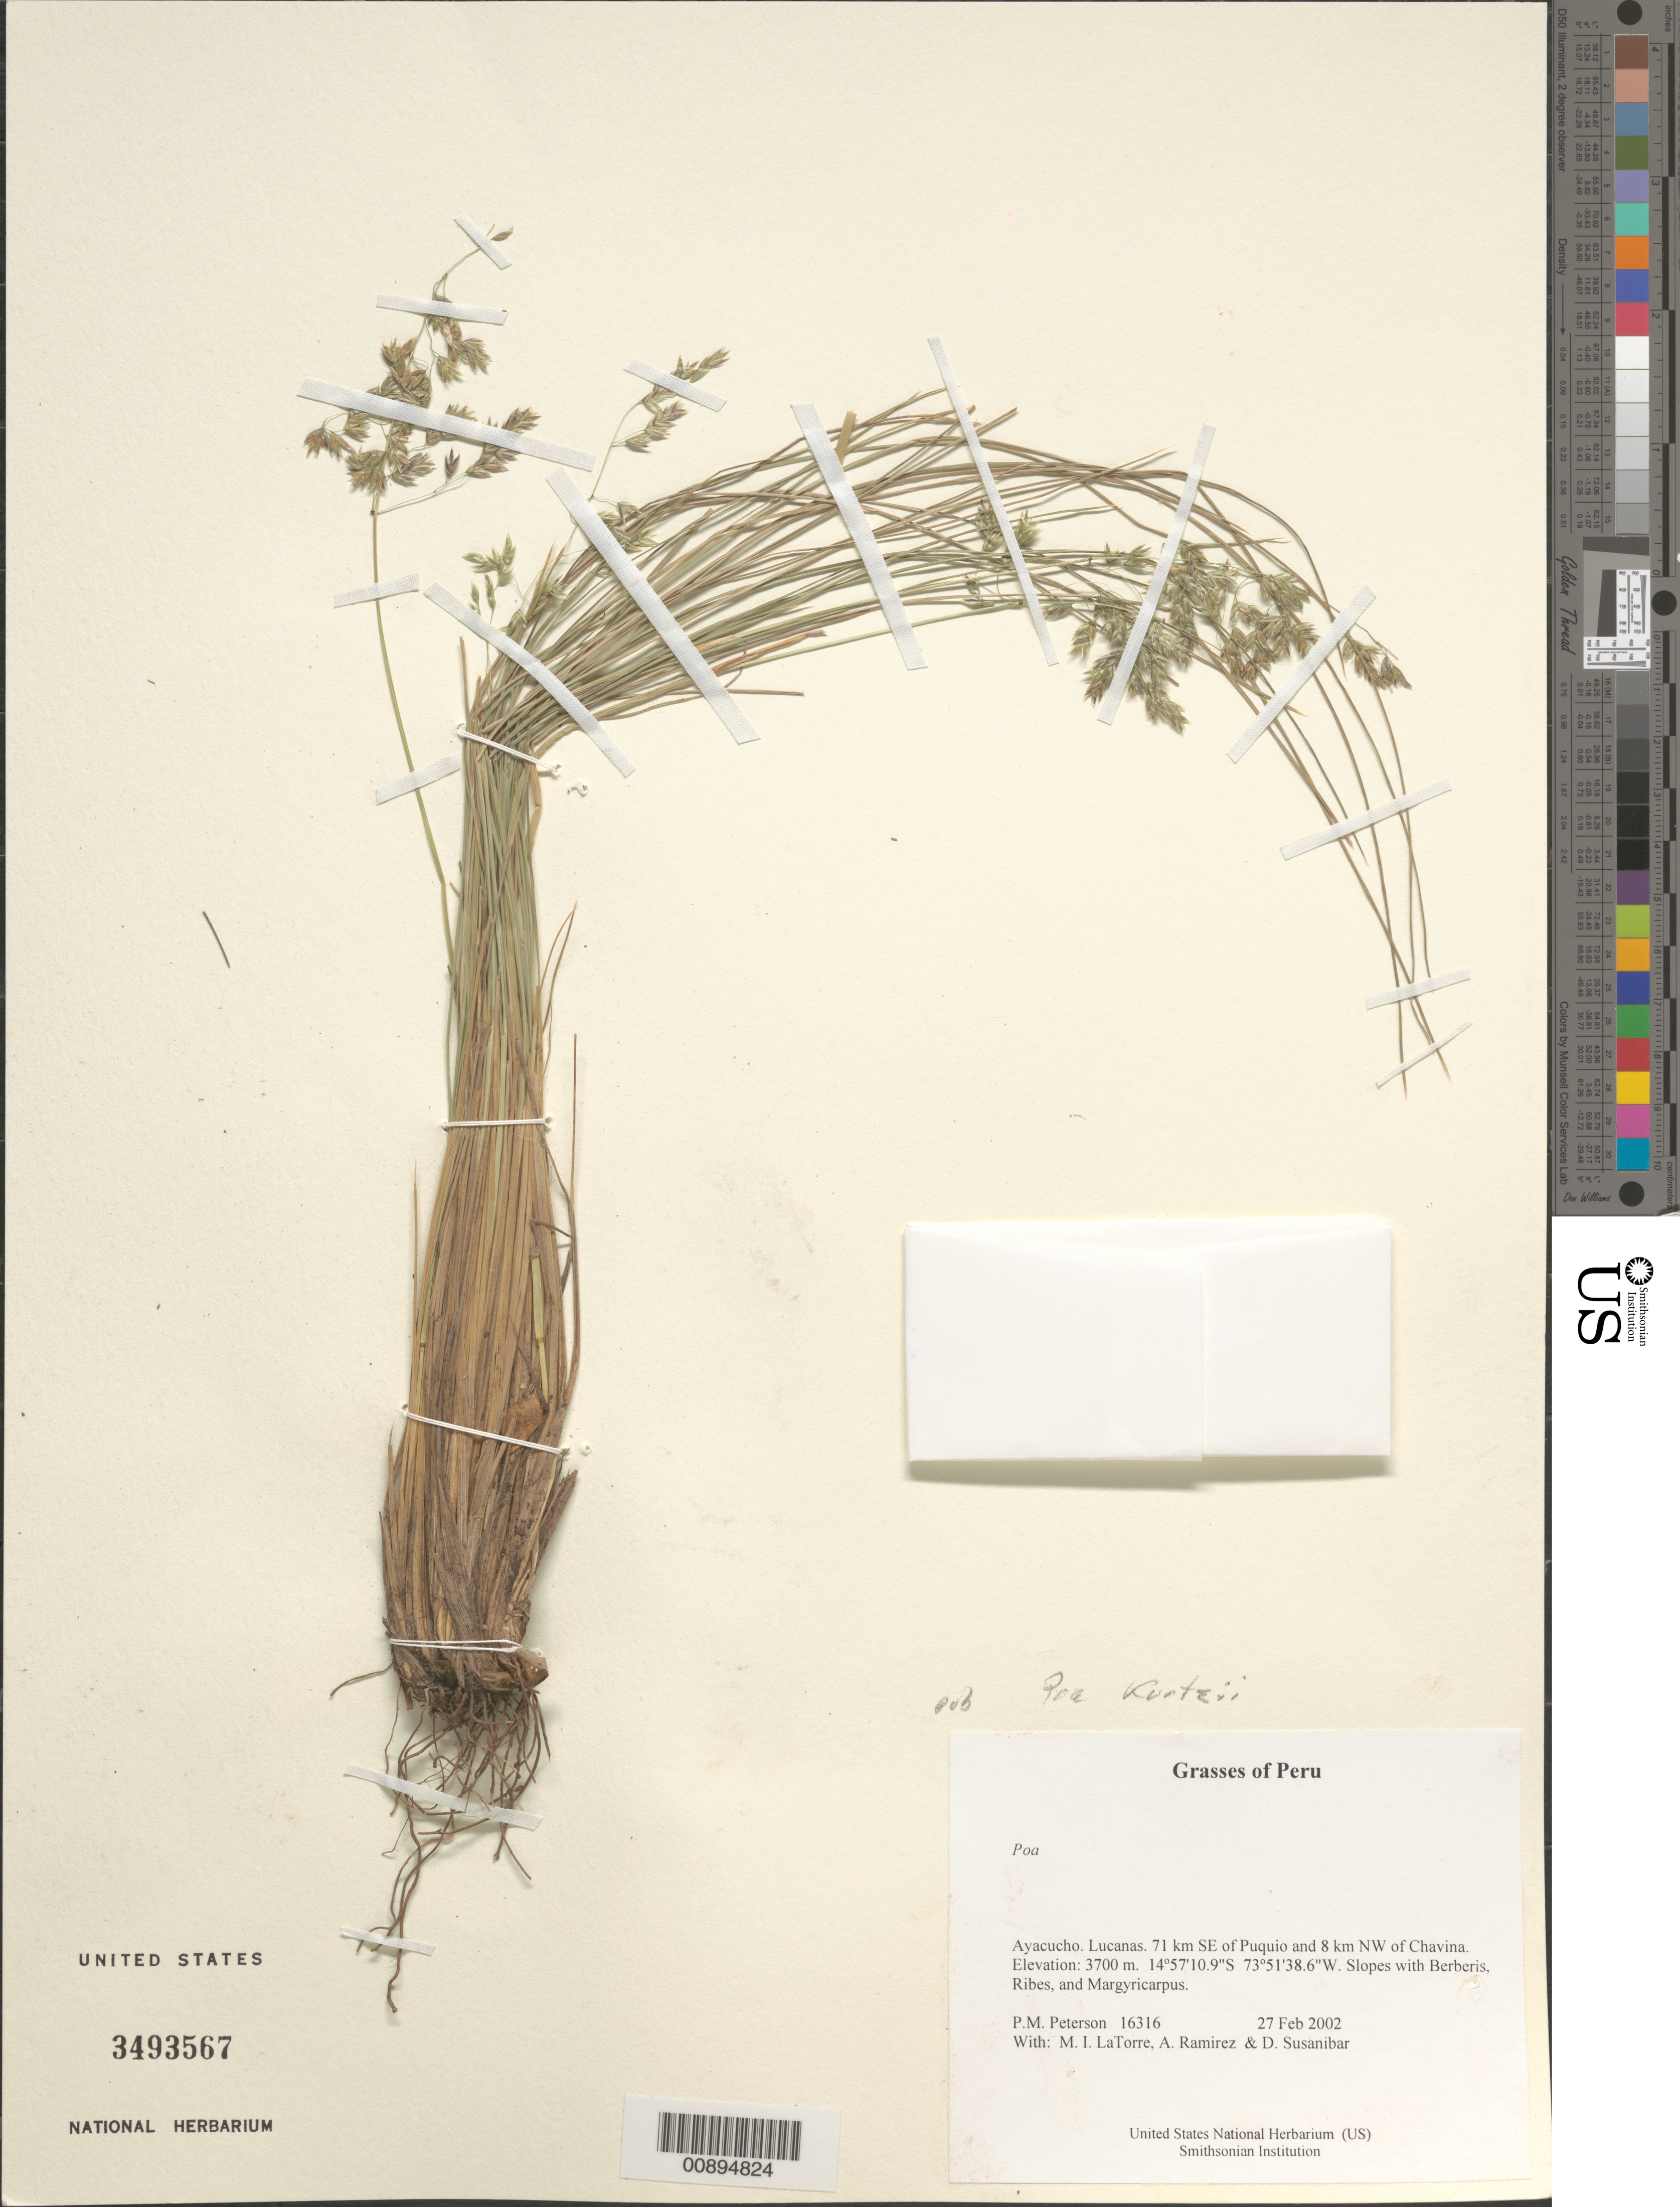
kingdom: Plantae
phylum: Tracheophyta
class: Liliopsida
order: Poales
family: Poaceae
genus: Poa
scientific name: Poa kurtzii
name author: R.E. Fr.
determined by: Soreng, Robert J., Research Associate (BOT), Smithsonian Institution - National Museum of Natural History (UNITED STATES)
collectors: P. M. Peterson, M. I. La Torre, A. Ramírez & D. Susanibar Cruz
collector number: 16316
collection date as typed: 27 Feb 2002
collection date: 2002-02-27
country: Peru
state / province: Ayacucho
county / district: Lucanas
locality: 71 km SE of Puquio and 8 km NW of Chavina.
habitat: Slopes with ~Berberis, Ribes, and Margyricarpus~.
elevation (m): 3700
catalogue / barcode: US 3493567